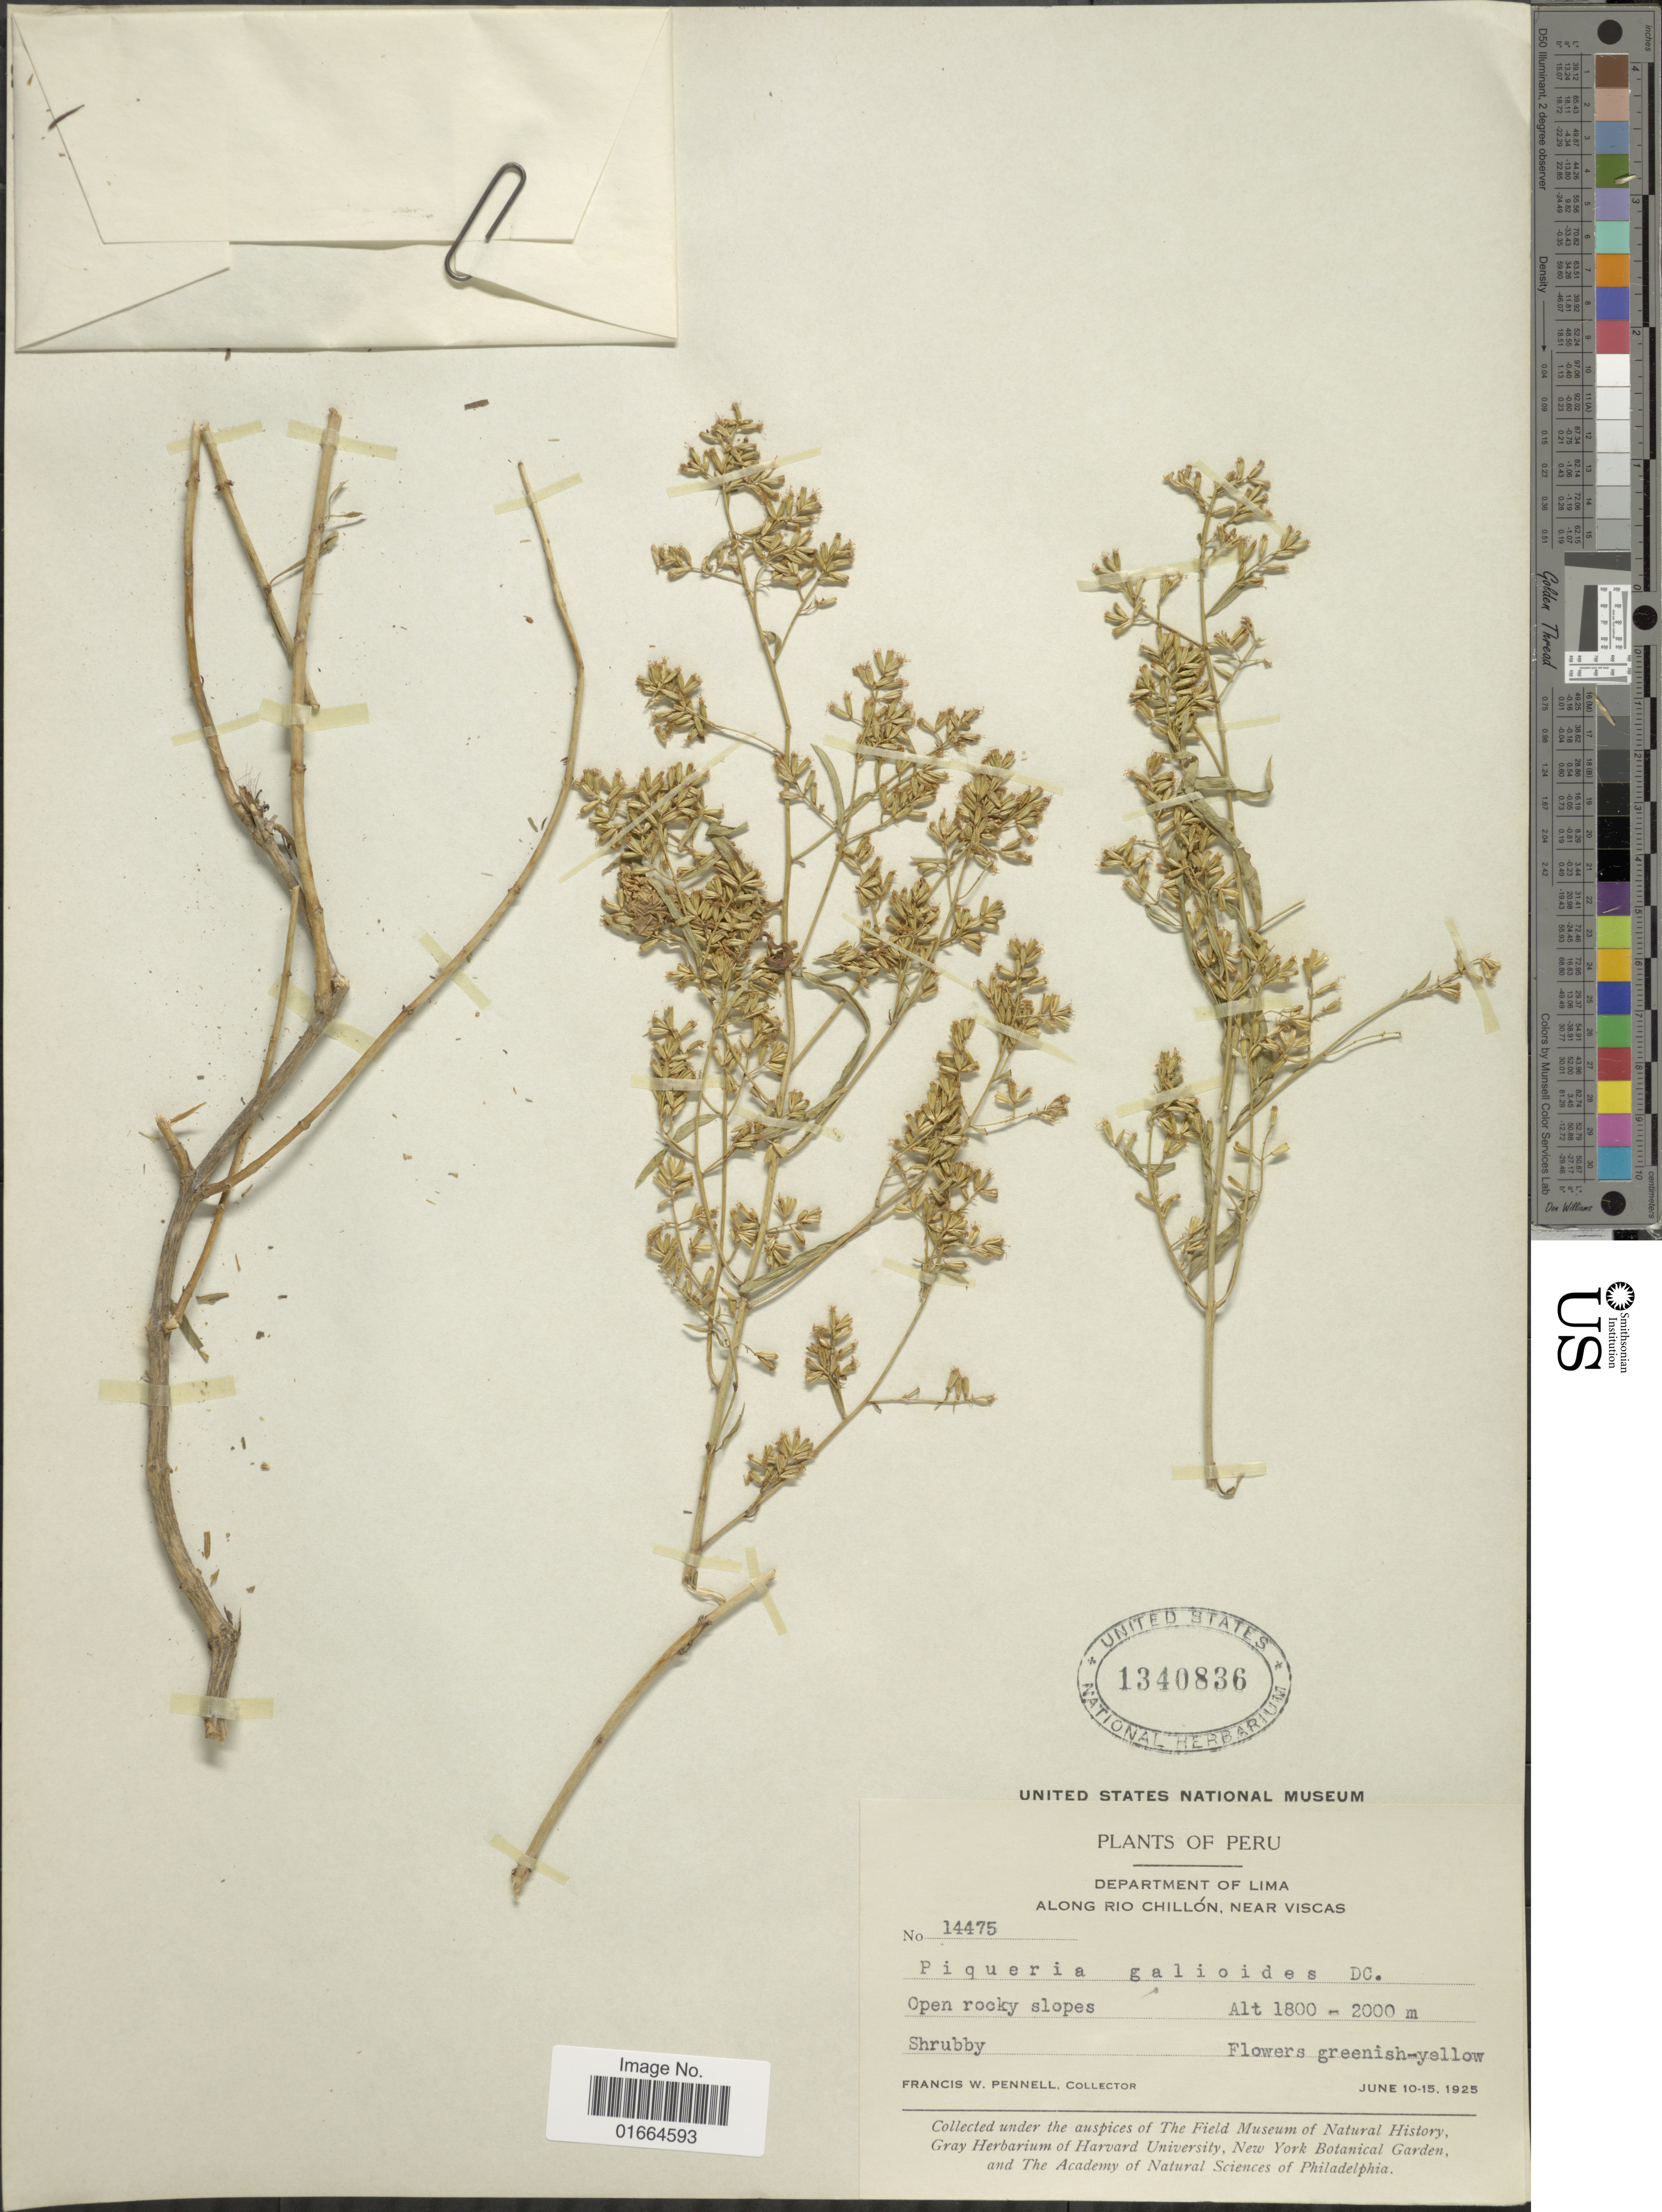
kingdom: Plantae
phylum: Tracheophyta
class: Magnoliopsida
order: Asterales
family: Asteraceae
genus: Ophryosporus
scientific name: Ophryosporus galioides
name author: (DC.) R.M. King & H. Rob.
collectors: F. W. Pennell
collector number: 14475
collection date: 1925-06-10/1925-06-15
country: Peru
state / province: Lima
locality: Department of Lima, Along Rio Chillon, Near Viscas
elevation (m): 1800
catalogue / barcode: US 1340836